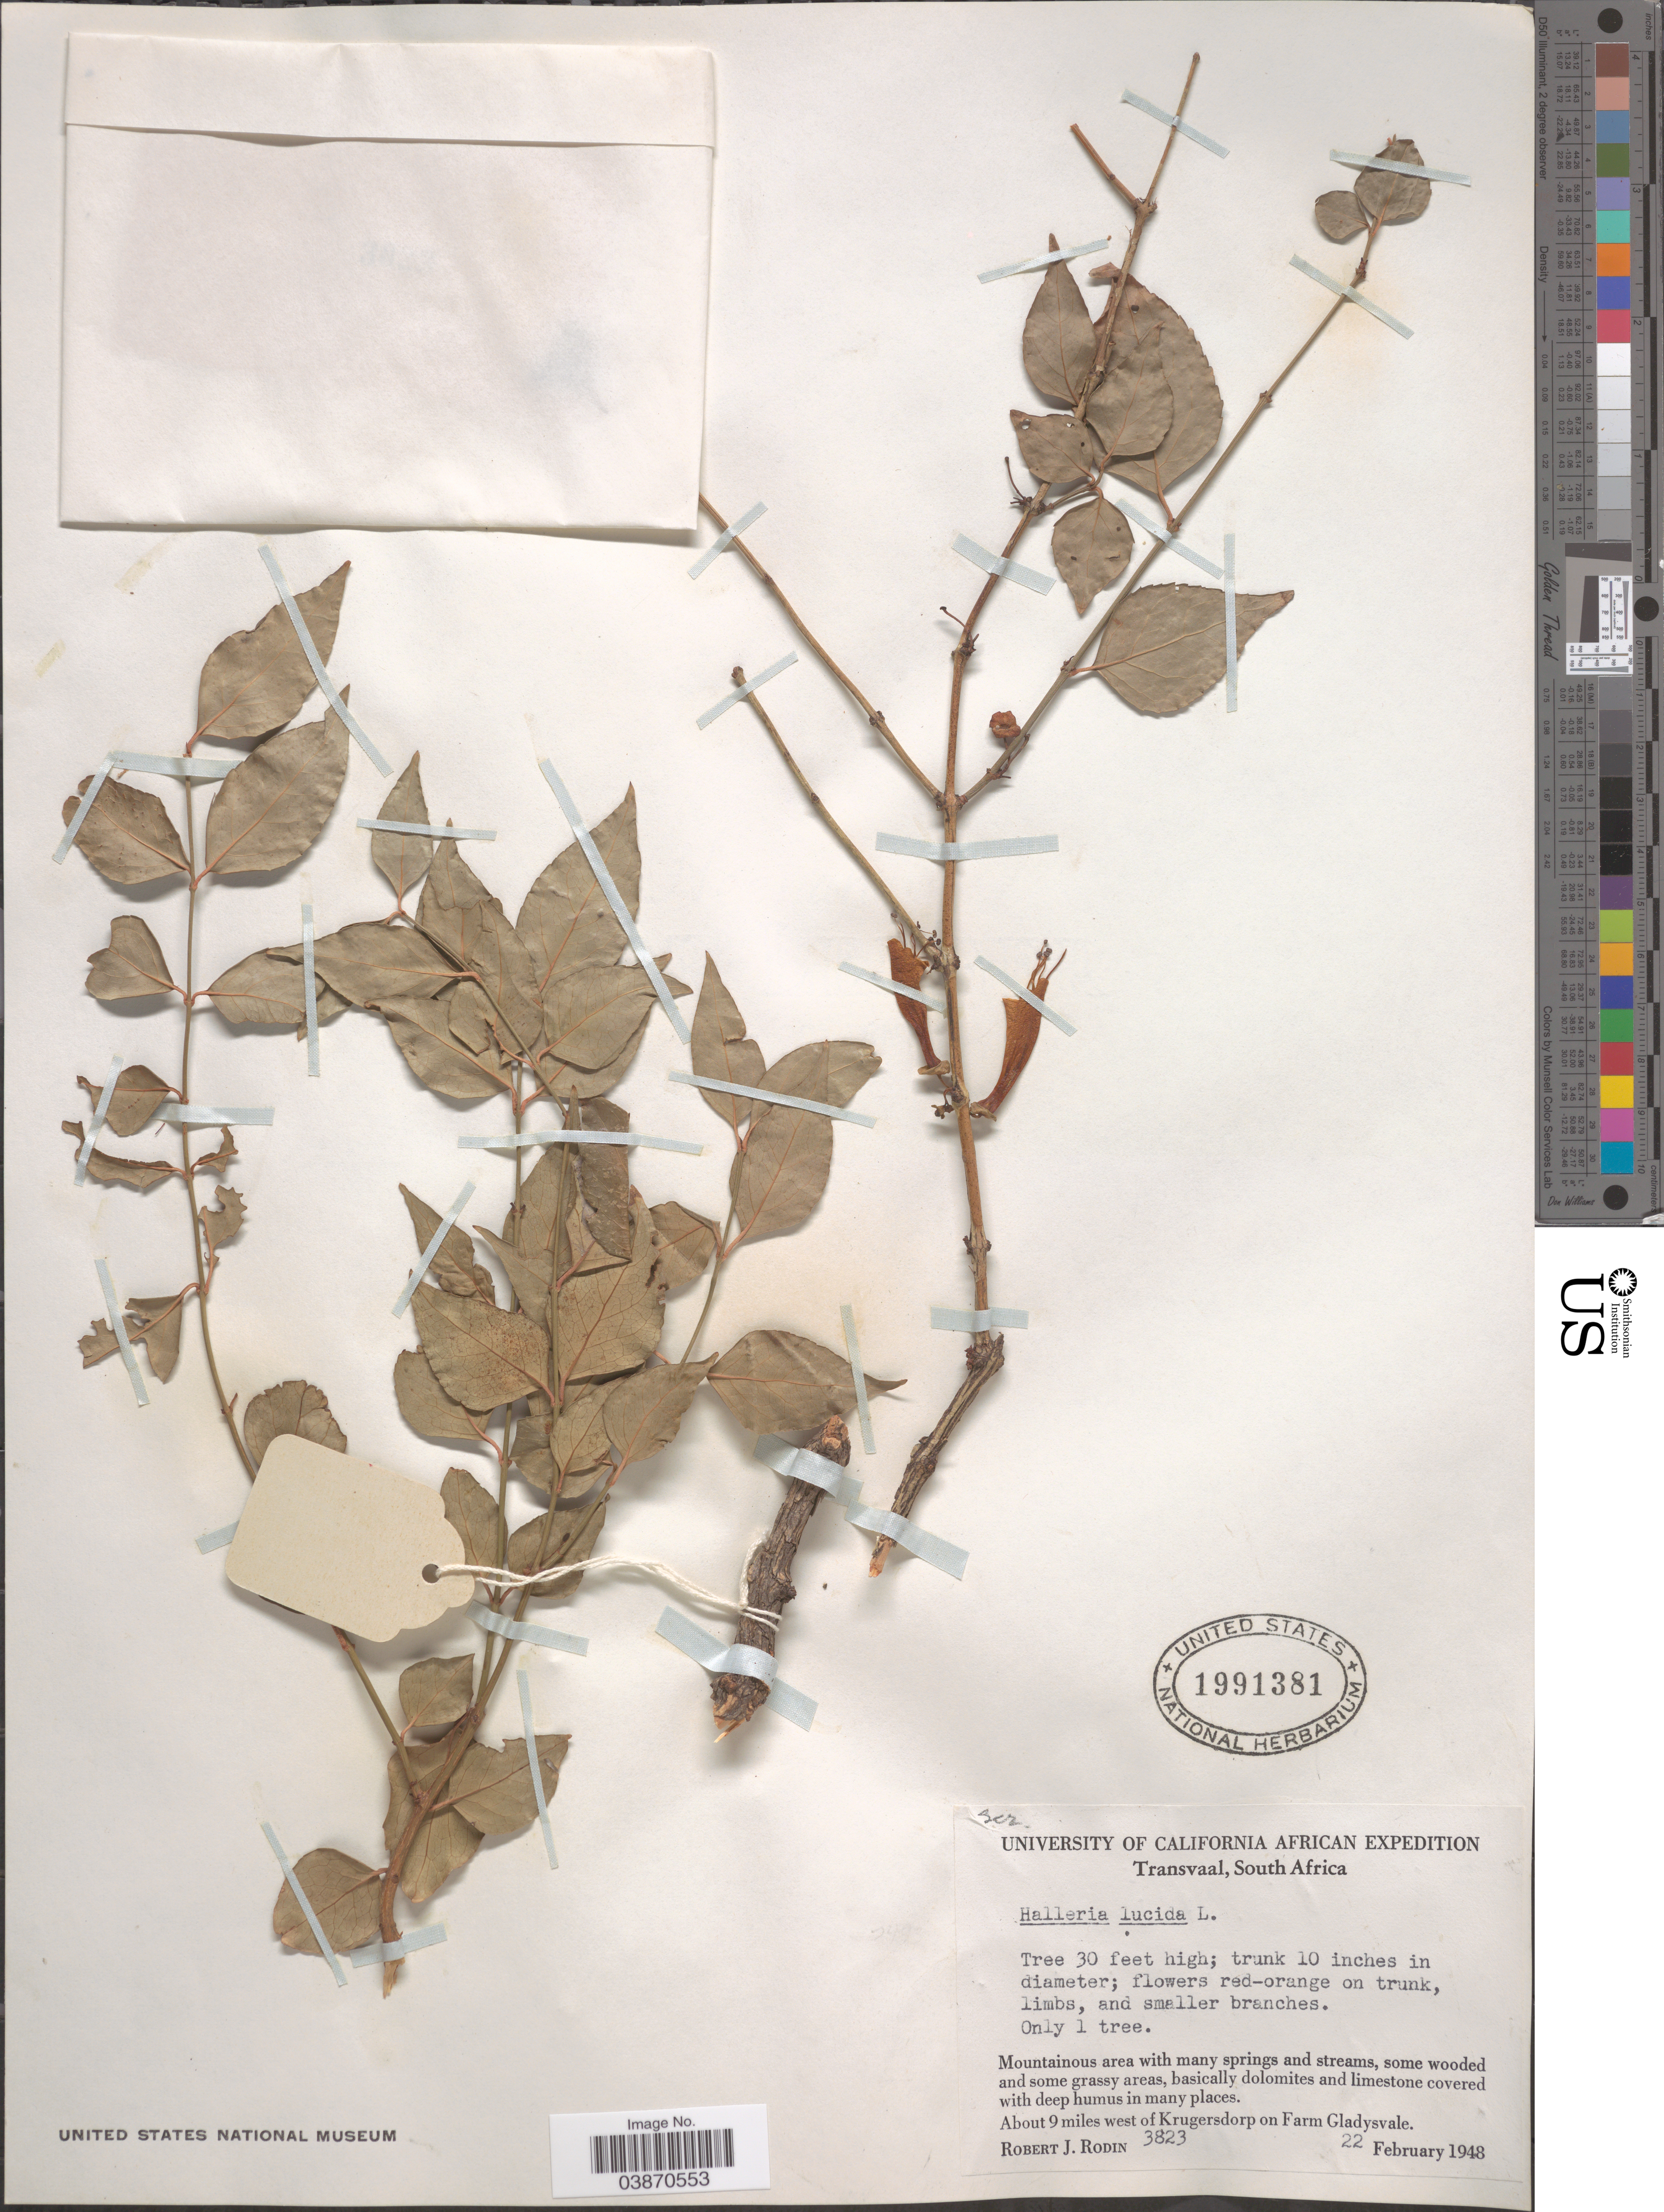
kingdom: Plantae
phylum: Tracheophyta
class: Magnoliopsida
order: Lamiales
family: Stilbaceae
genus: Halleria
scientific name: Halleria lucida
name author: L.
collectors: R. J. Rodin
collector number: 3823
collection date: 1948-02-22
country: South Africa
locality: Transvaal. Mountainous area with many springs and streams, some wooded and some grassy areas, basically dolomites and limestone covered with deep humus in many places. About 9 miles west of Krugersdorp on Farm Gladysvale.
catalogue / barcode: US 1991381